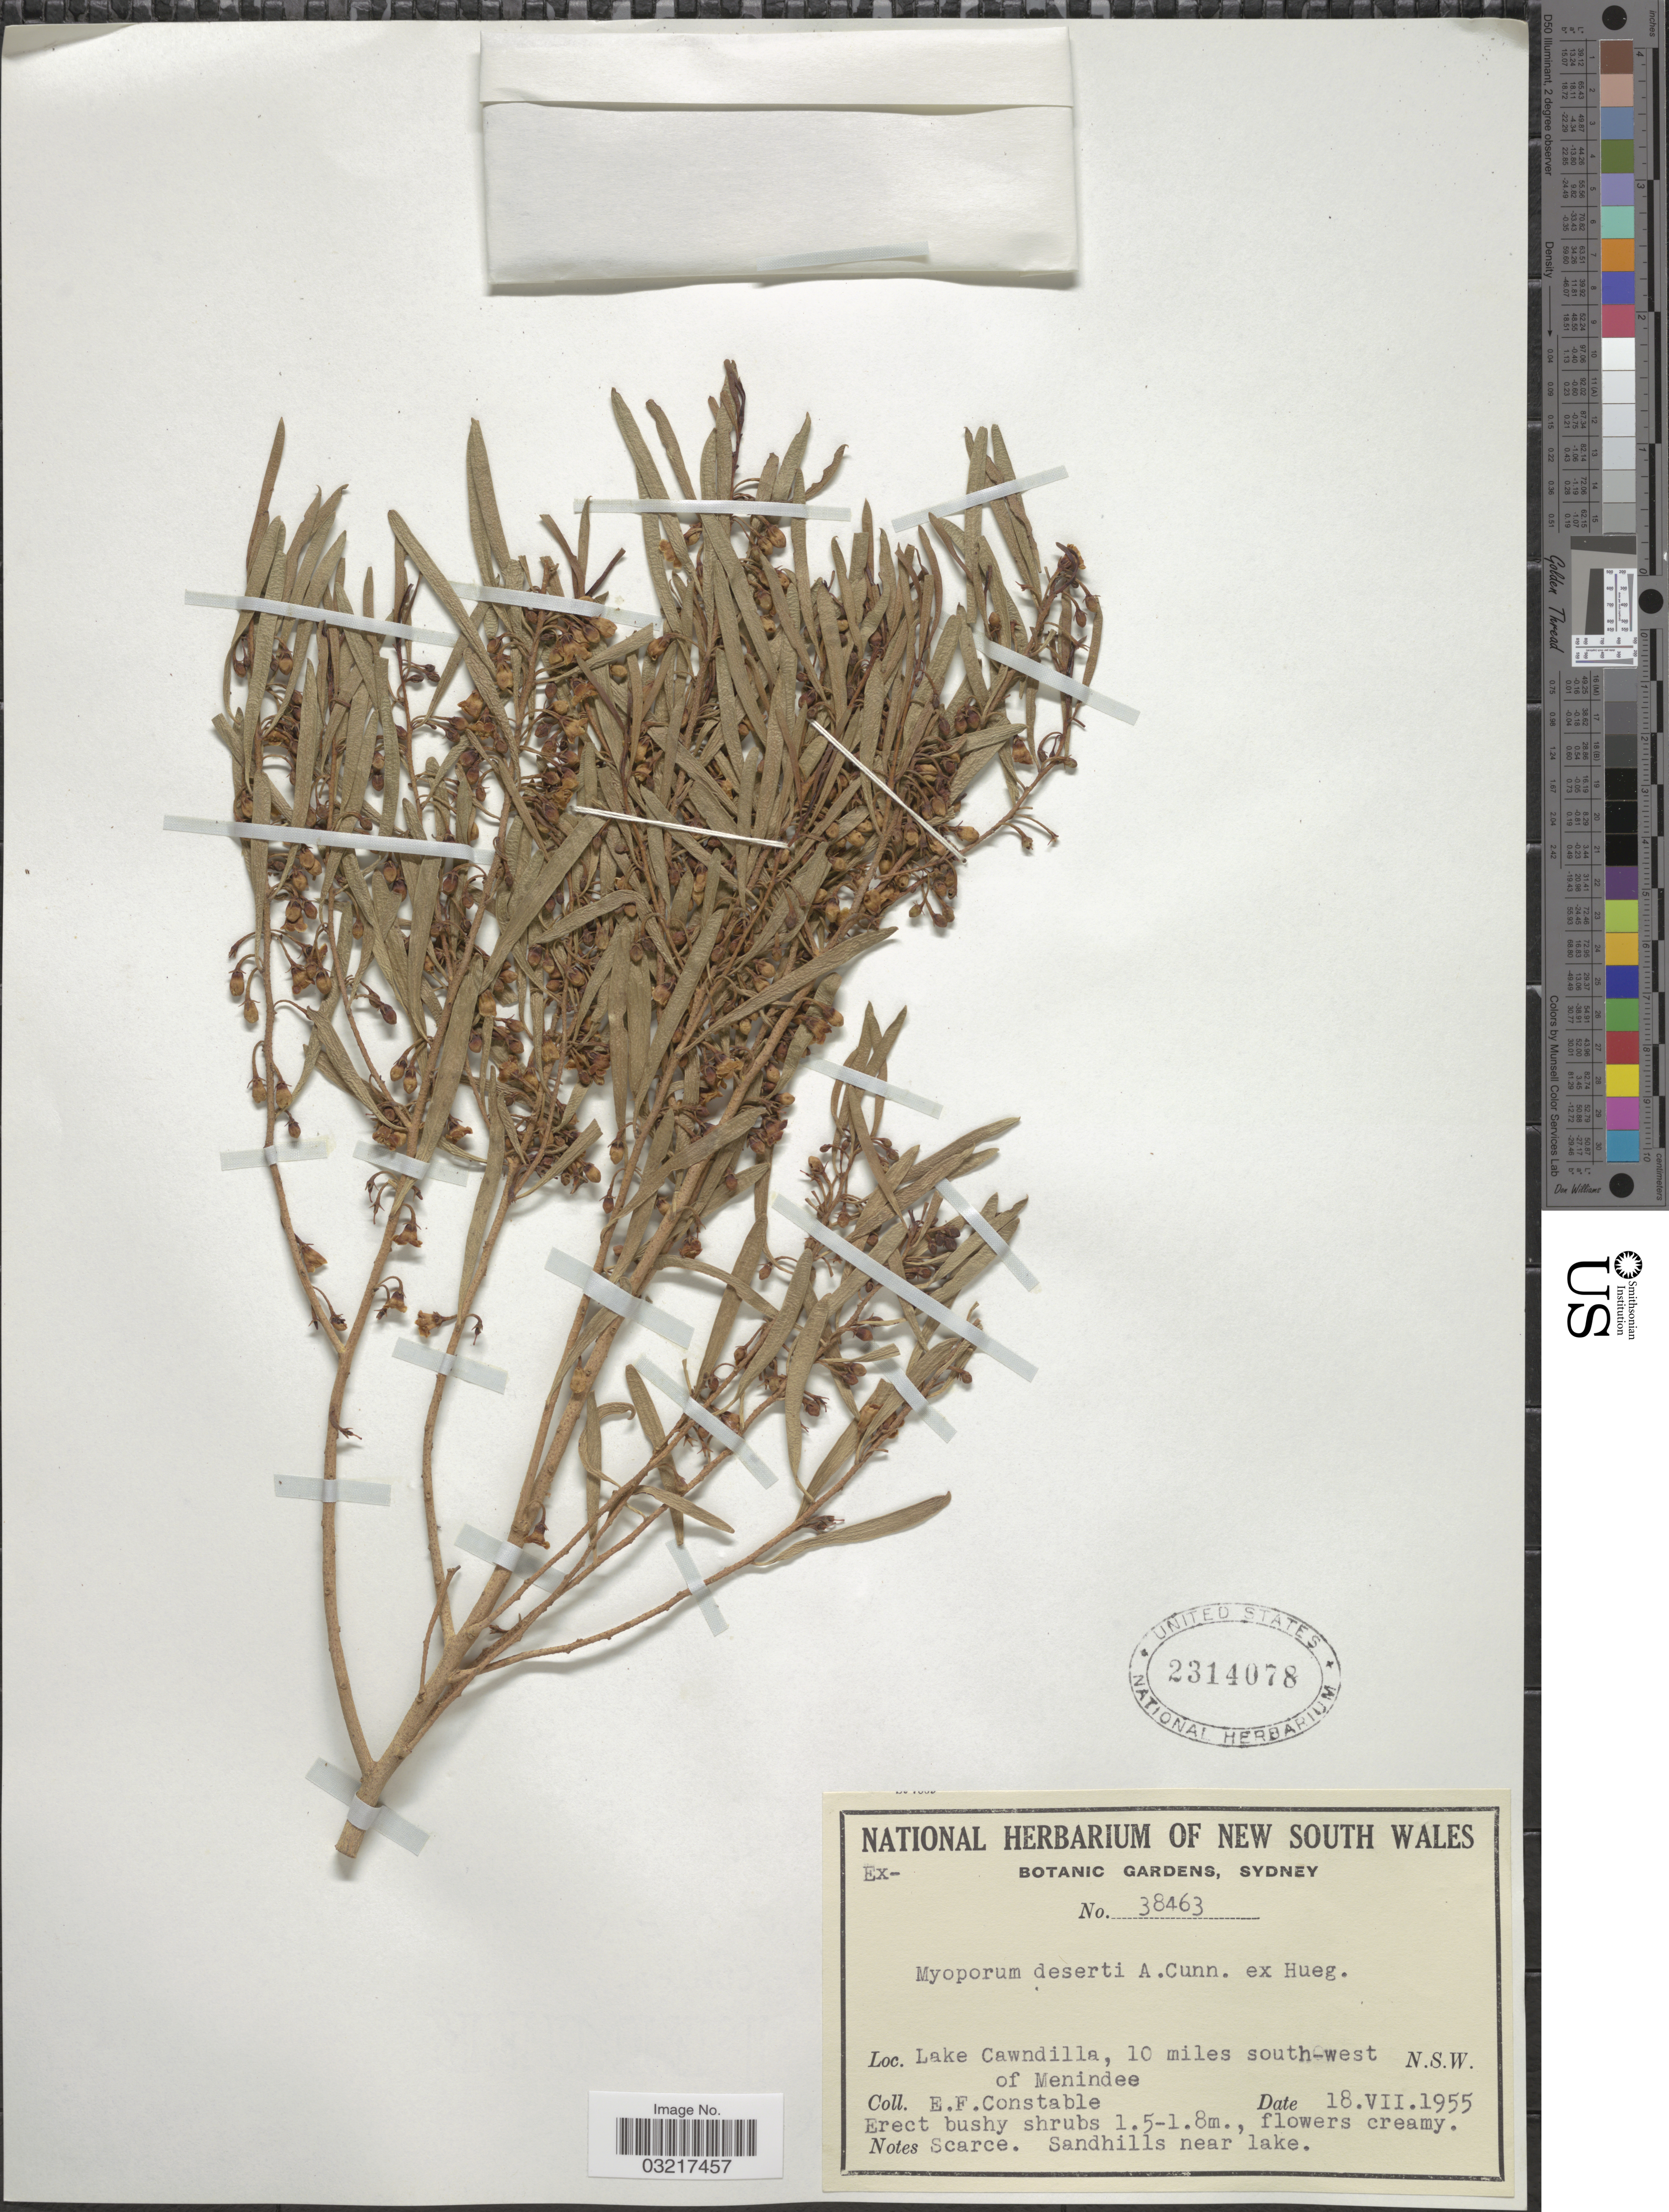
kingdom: Plantae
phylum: Tracheophyta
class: Magnoliopsida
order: Lamiales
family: Scrophulariaceae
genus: Eremophila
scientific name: Eremophila deserti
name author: Chinnock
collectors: E. F. Constable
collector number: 38463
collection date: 1955-07-18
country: Australia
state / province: New South Wales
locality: Lake Cawndilla, 10 miles south-west of Menindee.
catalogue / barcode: US 2314078